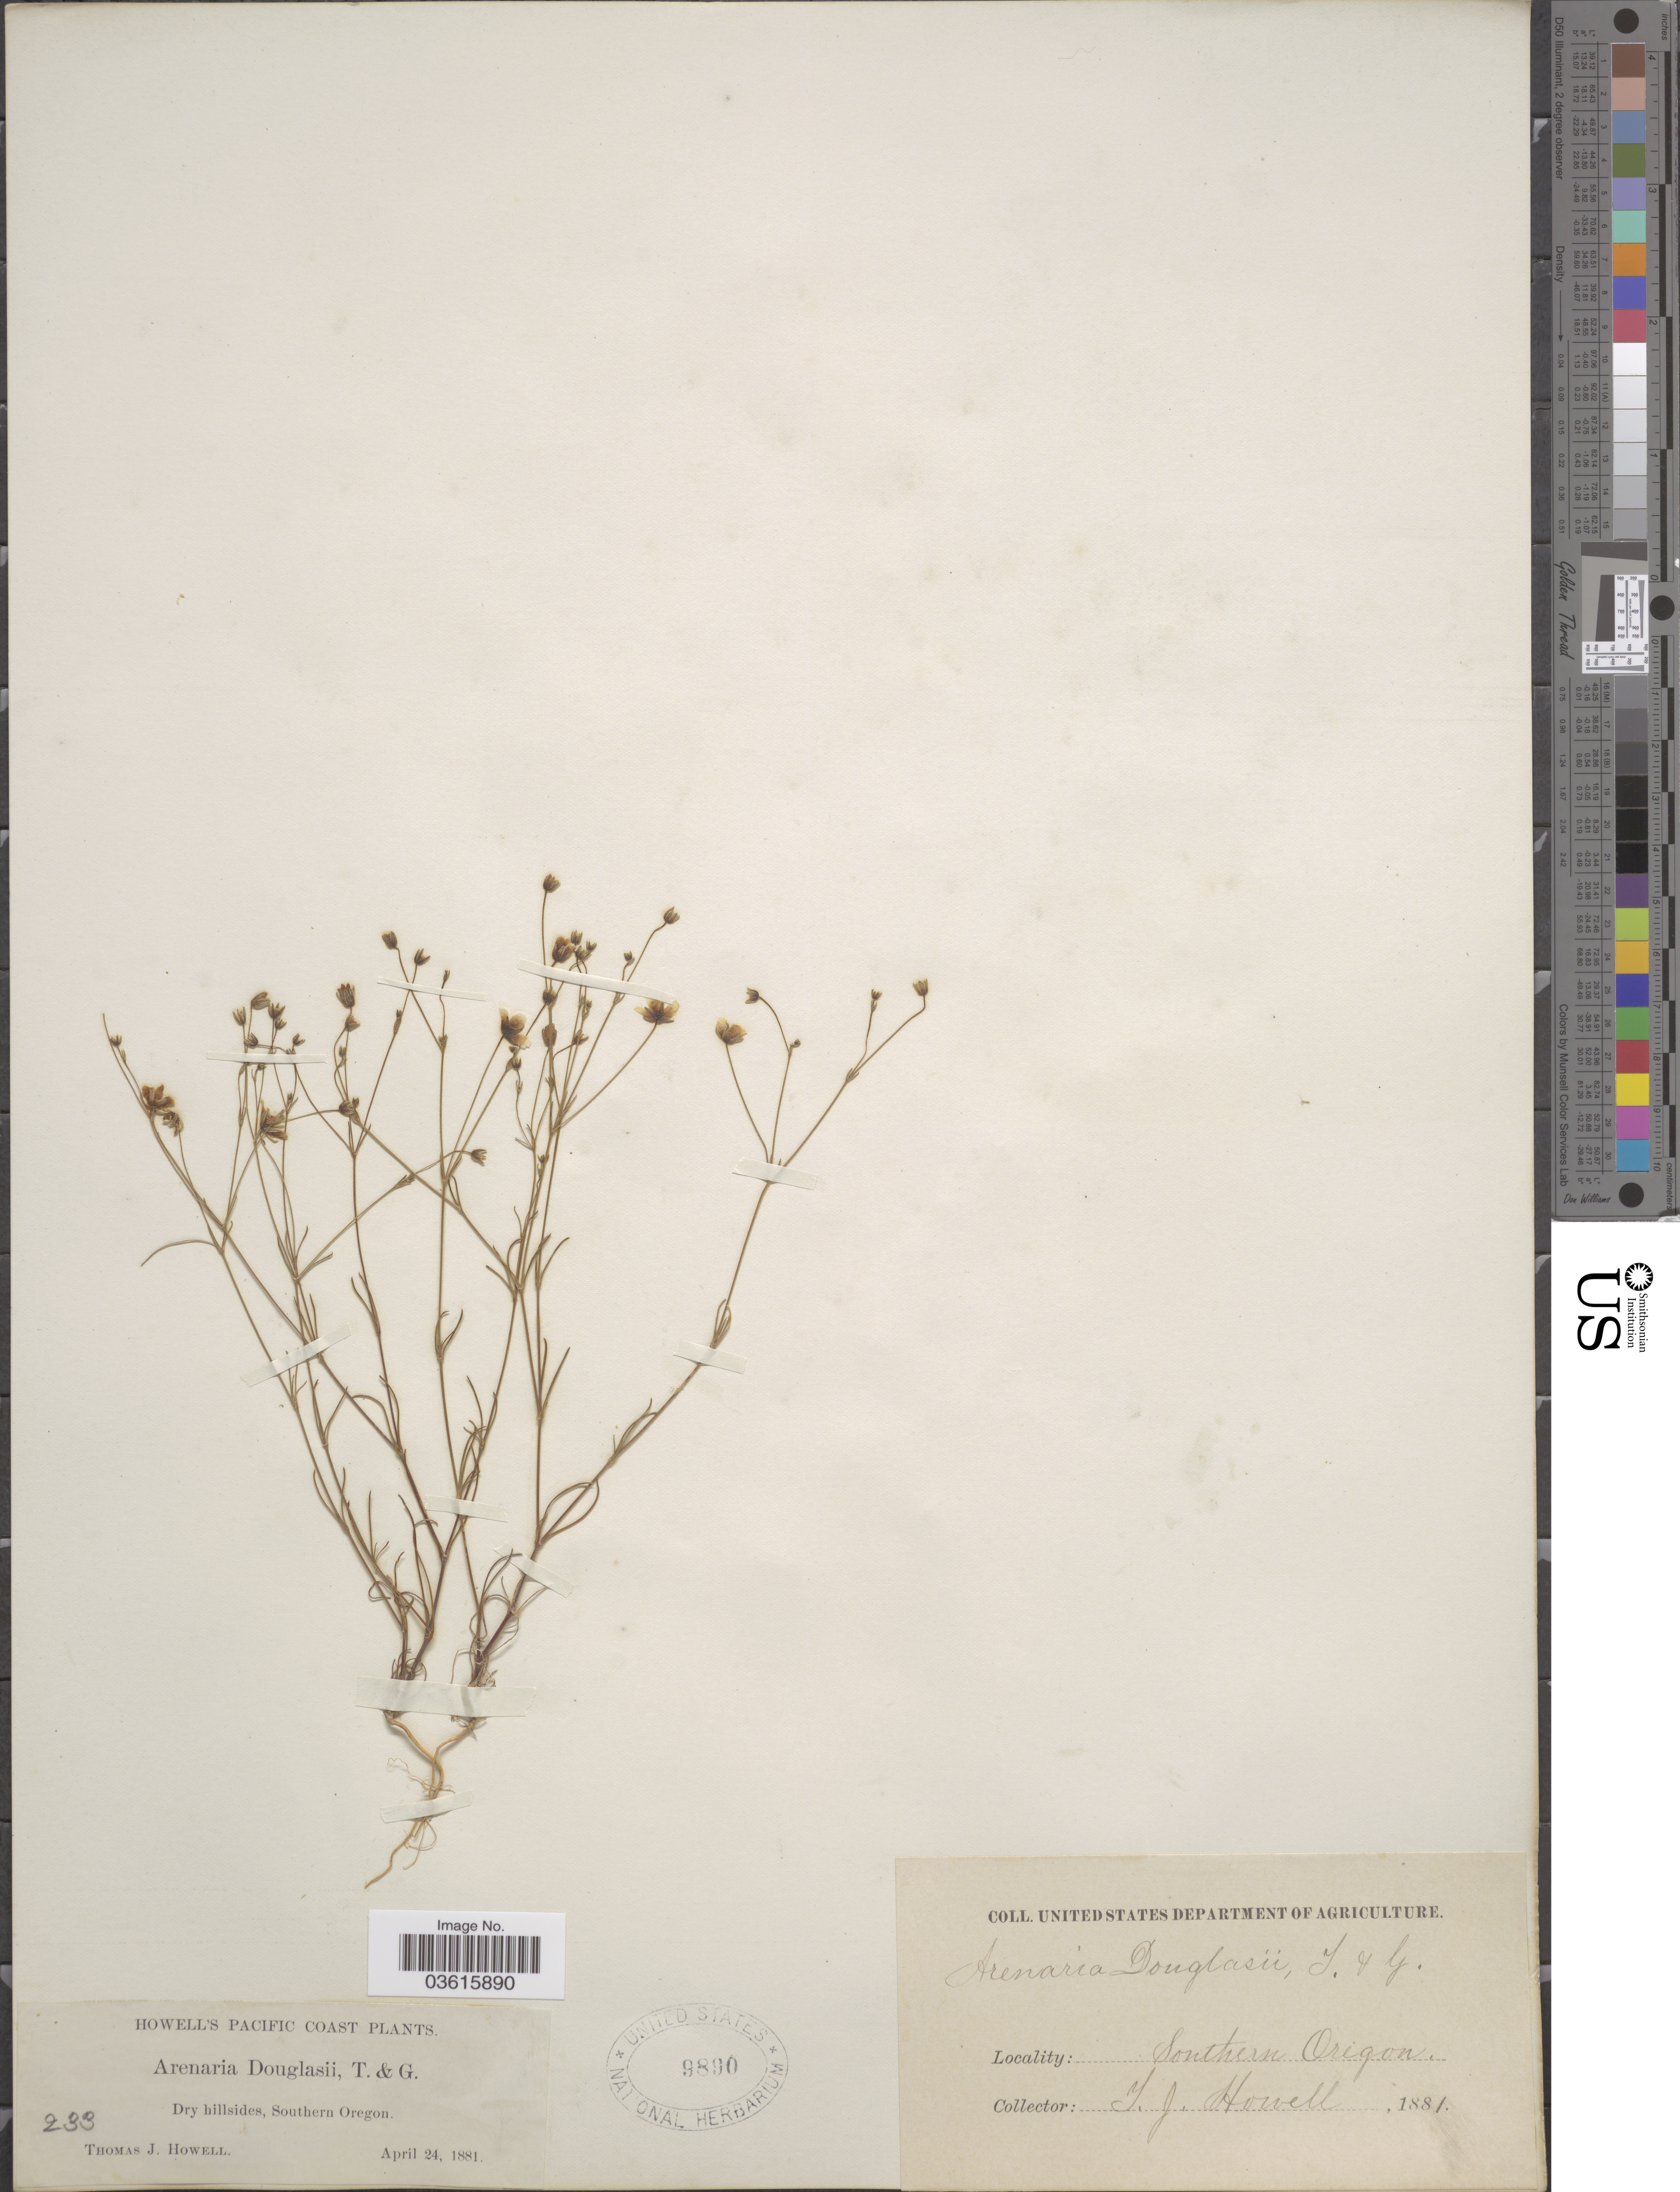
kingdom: Plantae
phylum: Tracheophyta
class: Magnoliopsida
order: Caryophyllales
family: Caryophyllaceae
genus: Minuartia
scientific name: Minuartia douglasii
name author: Mattf.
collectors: T. J. Howell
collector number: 233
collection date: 1881-04-24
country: United States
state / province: Oregon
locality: Howell's Pacific Coast. Dry hillsides, Southern Oregon.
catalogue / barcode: US 9890